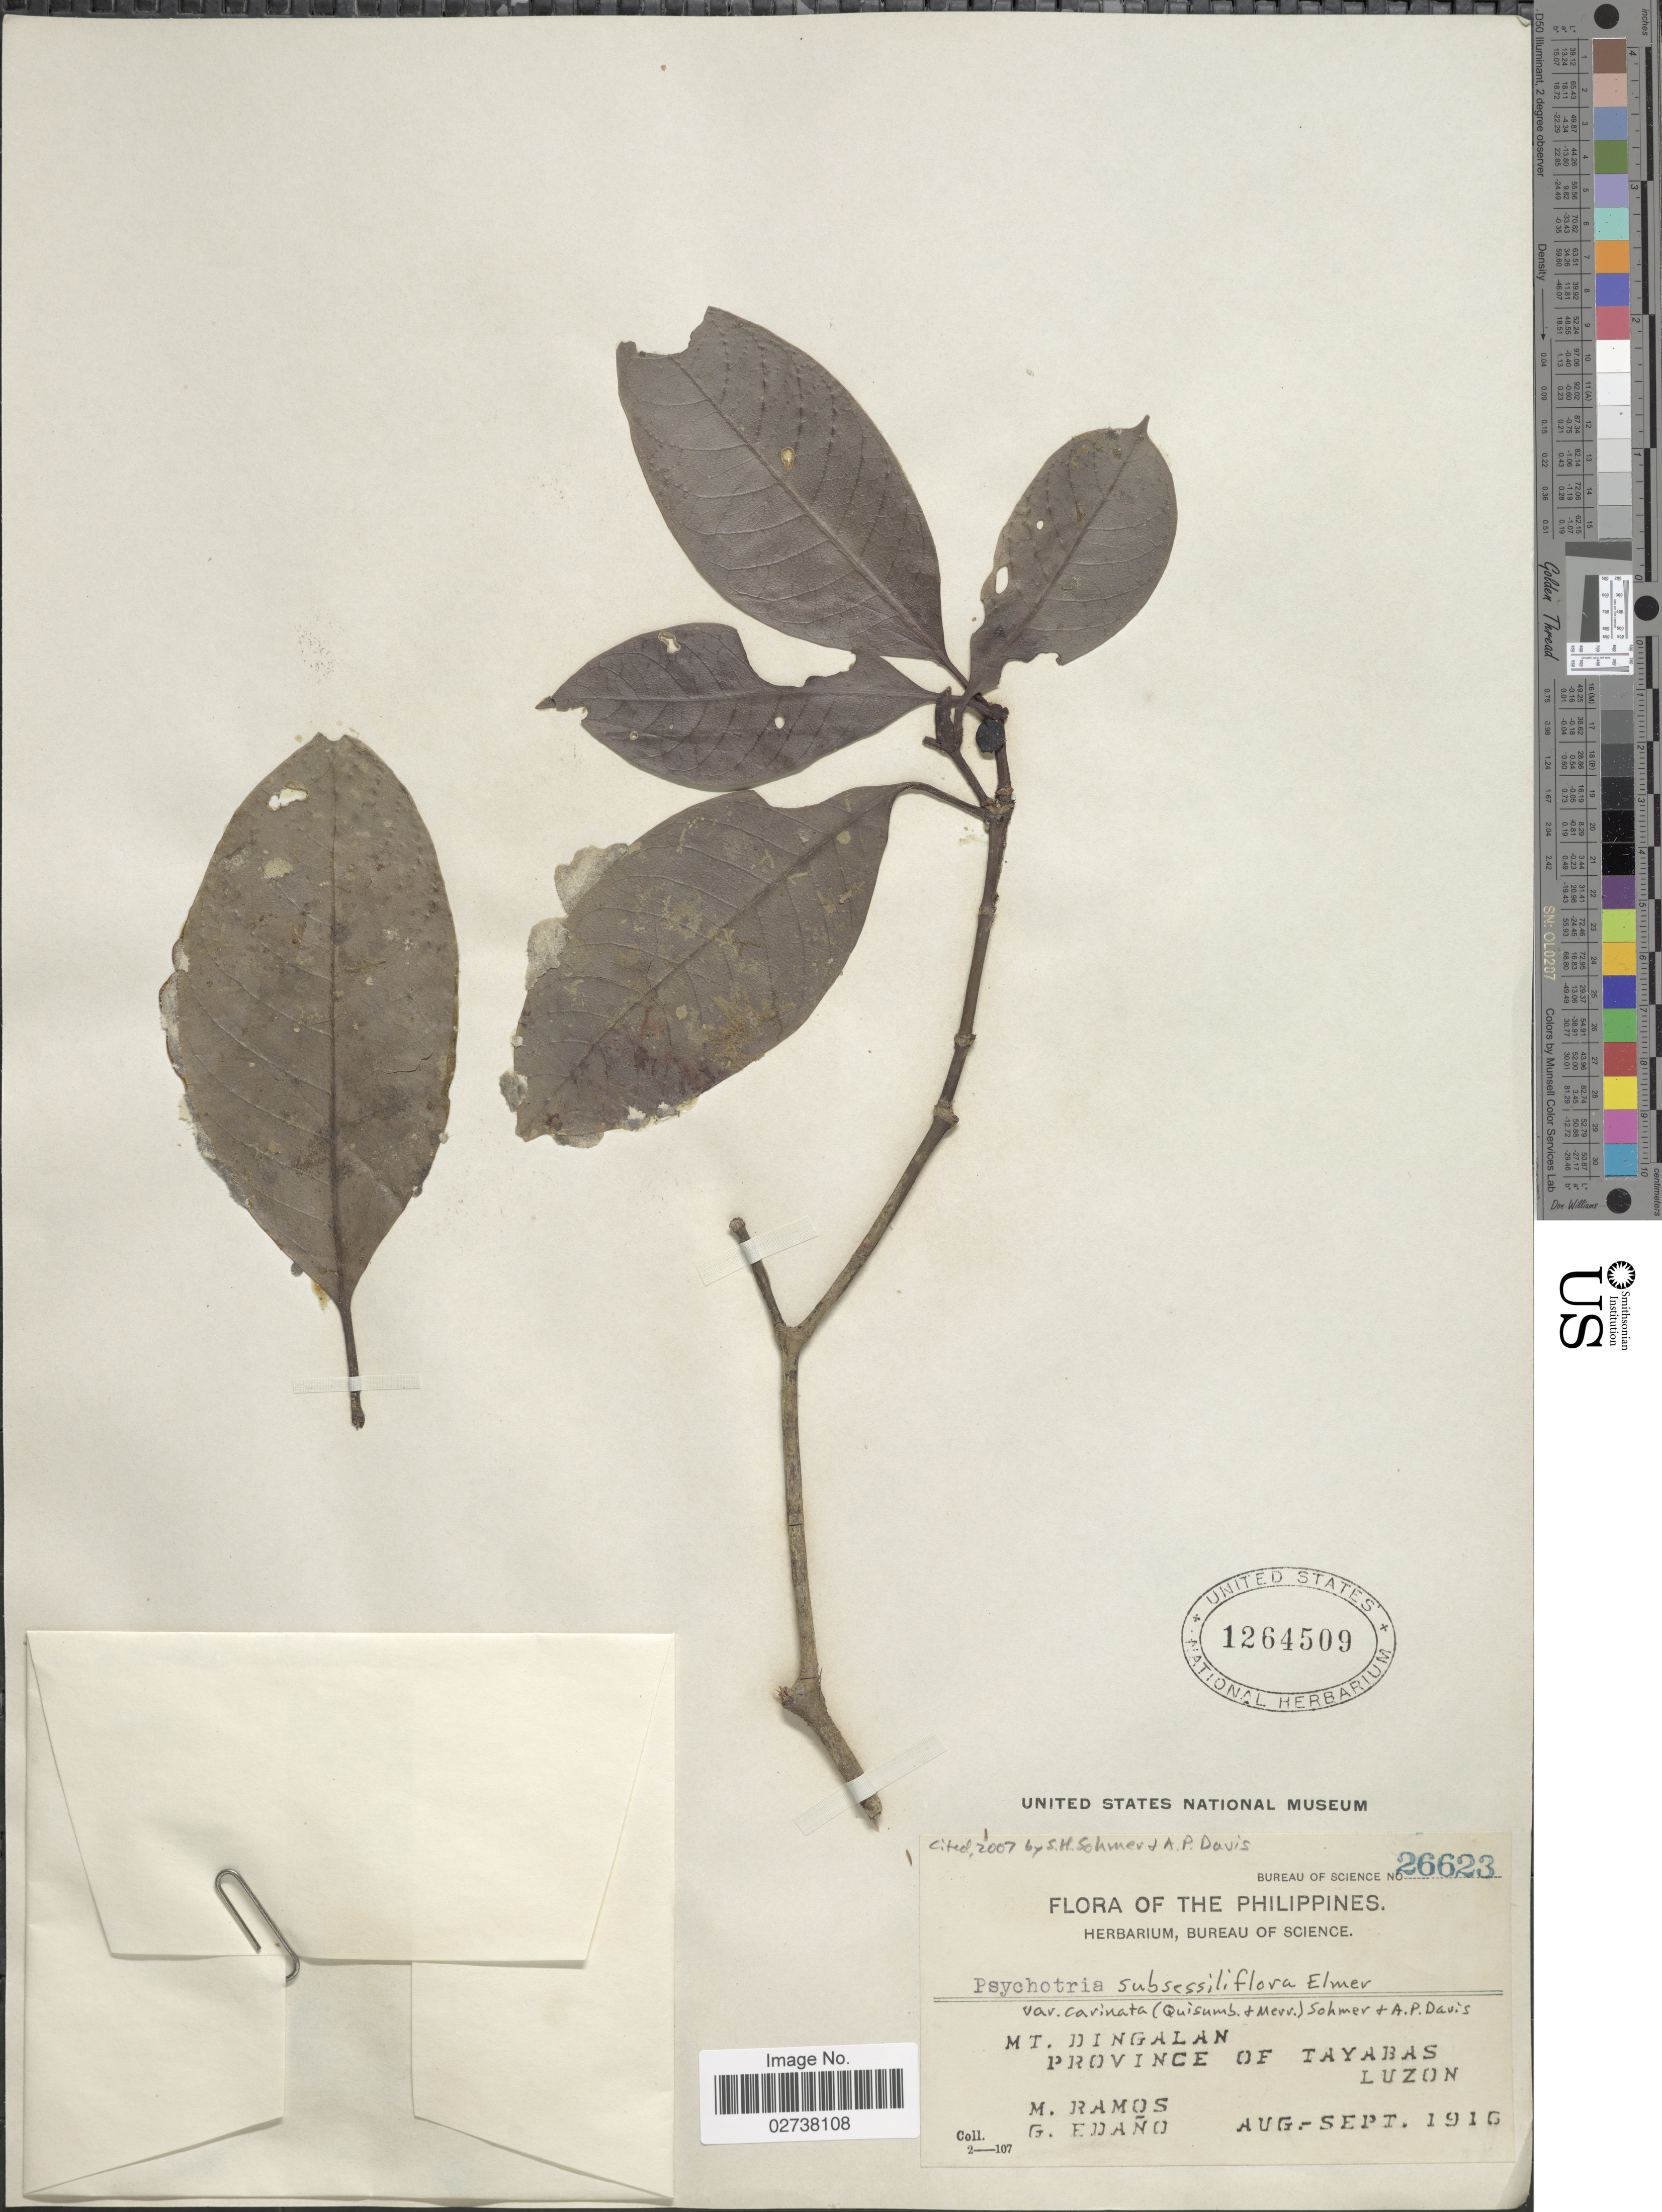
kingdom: Plantae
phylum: Tracheophyta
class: Magnoliopsida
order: Gentianales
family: Rubiaceae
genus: Psychotria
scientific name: Psychotria subsessiliflora var. carinata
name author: (Quisumb. & Merr.) Sohmer & A.P. Davis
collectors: M. Ramos & G. Edaño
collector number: Bureau of Science 26623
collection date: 1916-08/1916-09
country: Philippines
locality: Mt. Dingalan, Province of Tayabas, Luzon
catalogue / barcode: US 1264509